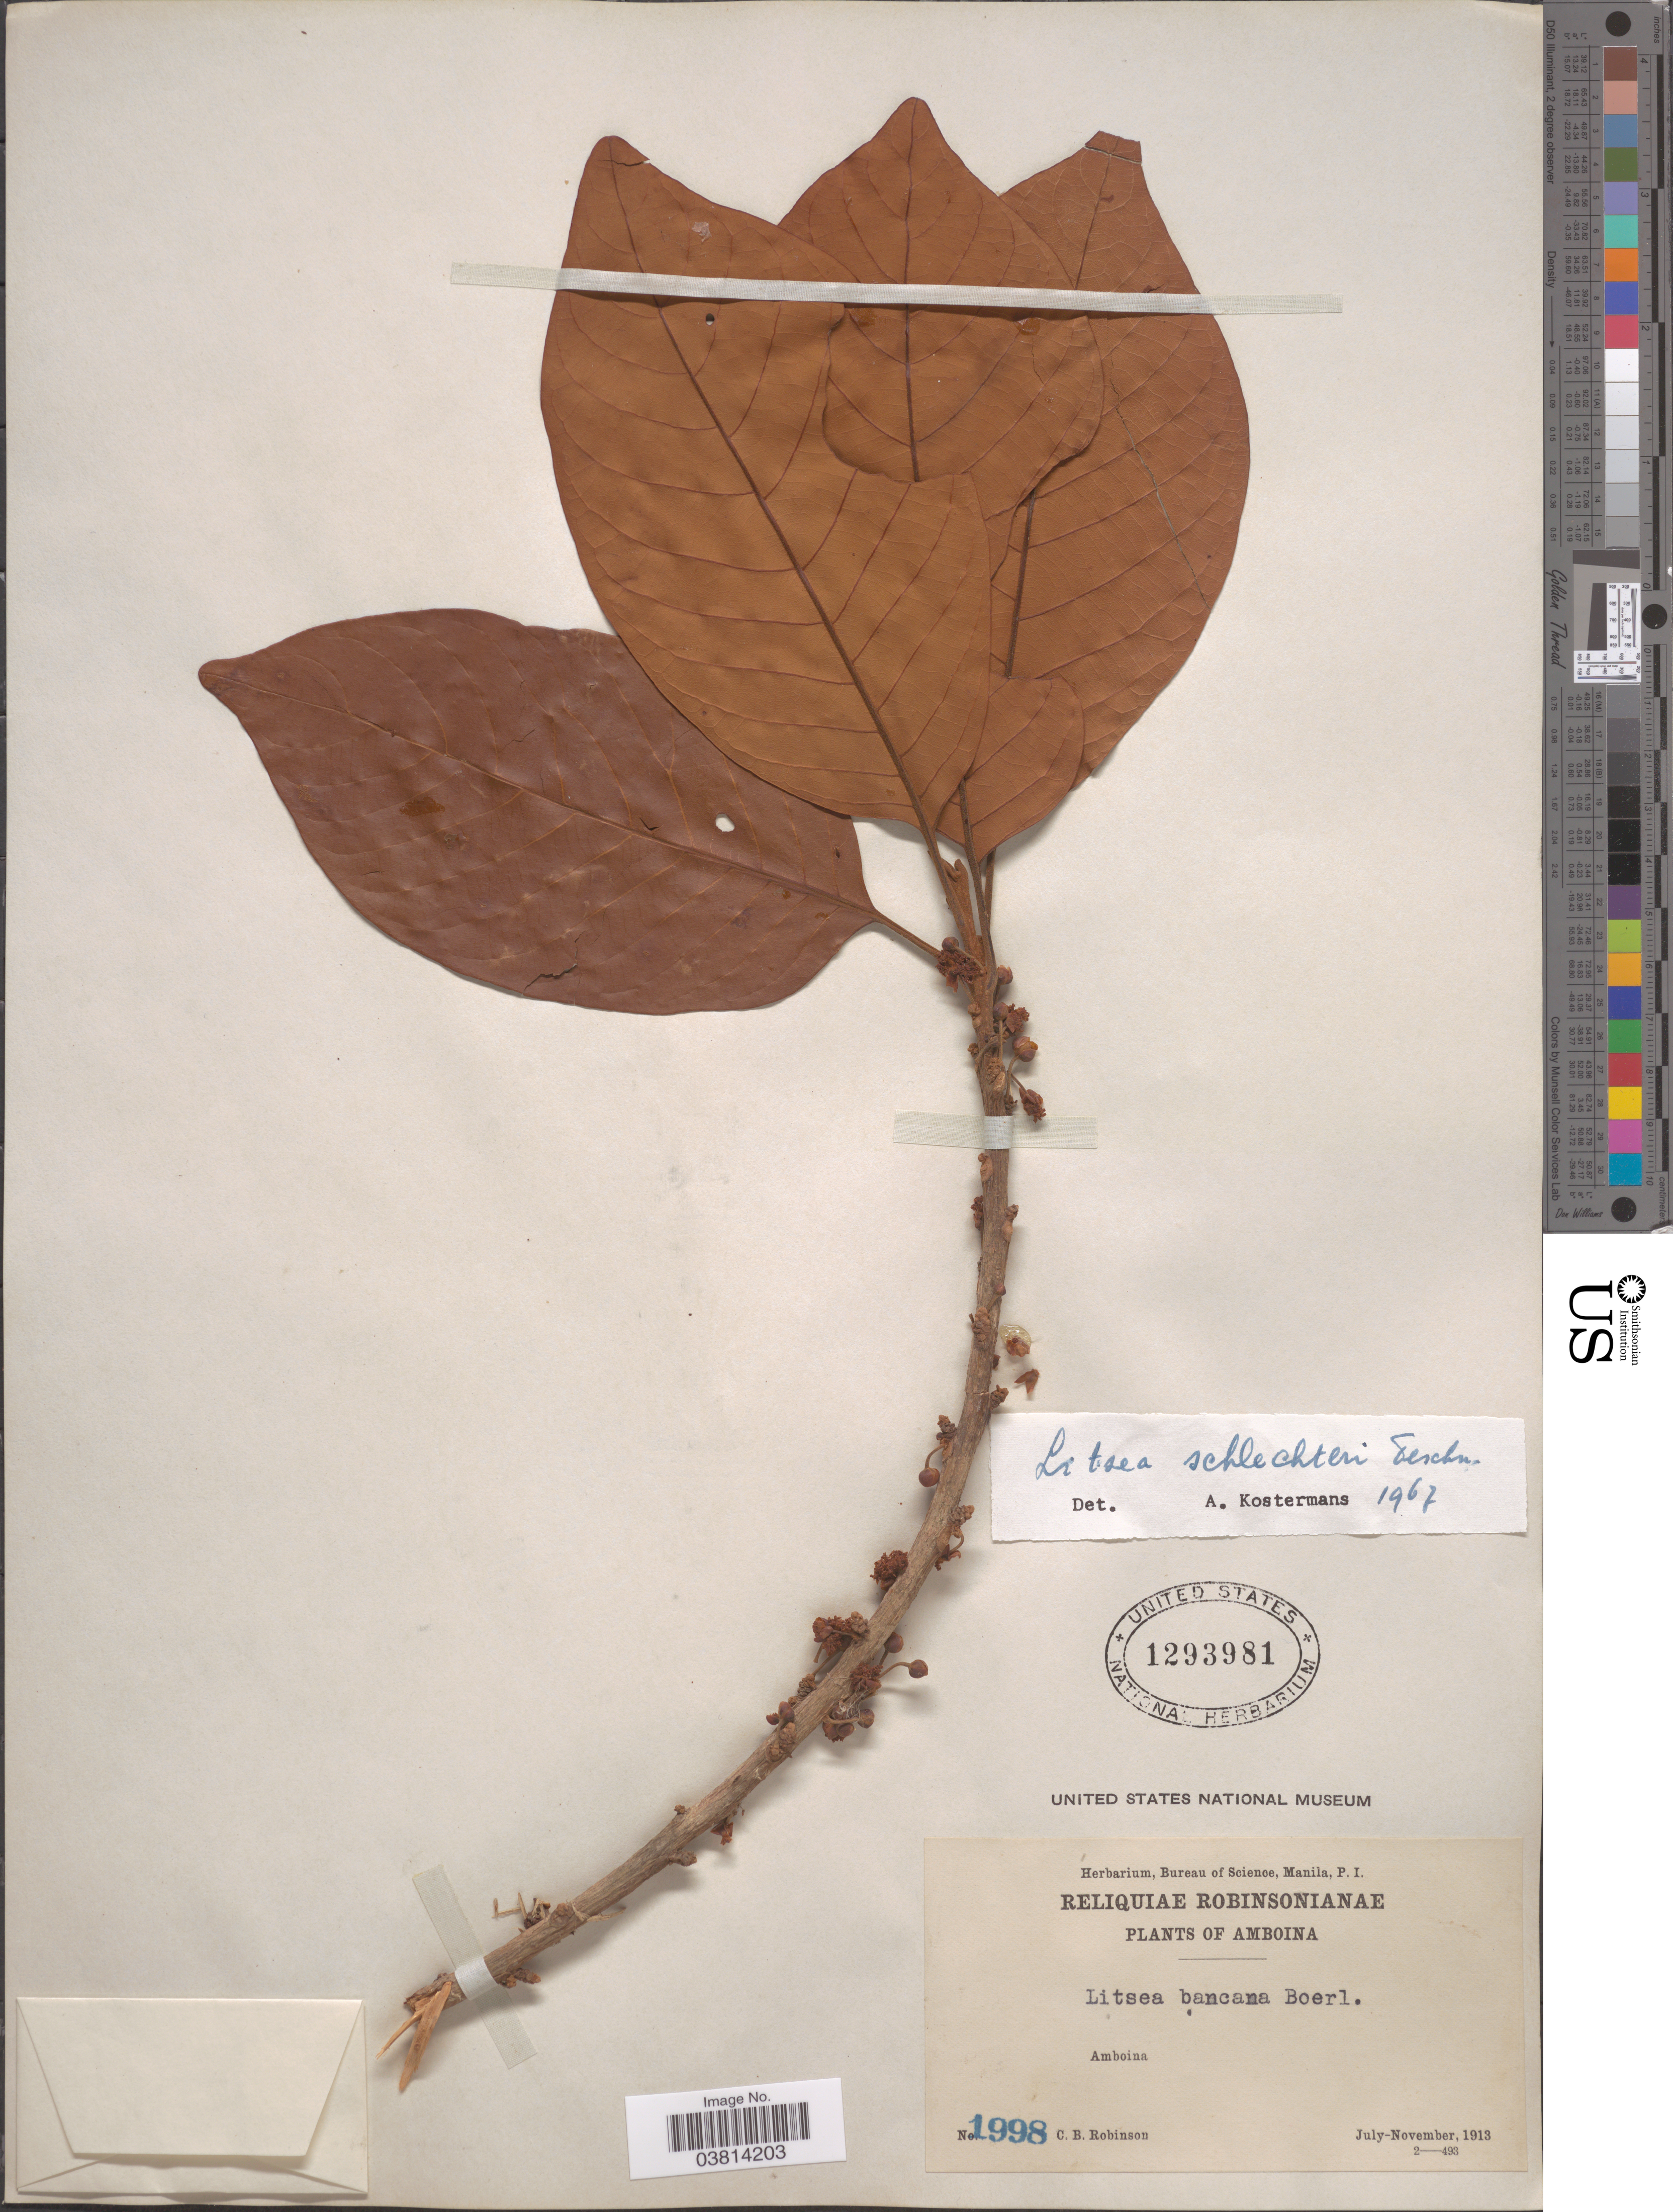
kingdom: Plantae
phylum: Tracheophyta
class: Magnoliopsida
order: Laurales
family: Lauraceae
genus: Litsea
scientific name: Litsea schlechteri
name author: Teschner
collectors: C. Robinson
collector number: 1998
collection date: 1913-07/1913-11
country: Indonesia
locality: Amboina.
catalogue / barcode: US 1293981